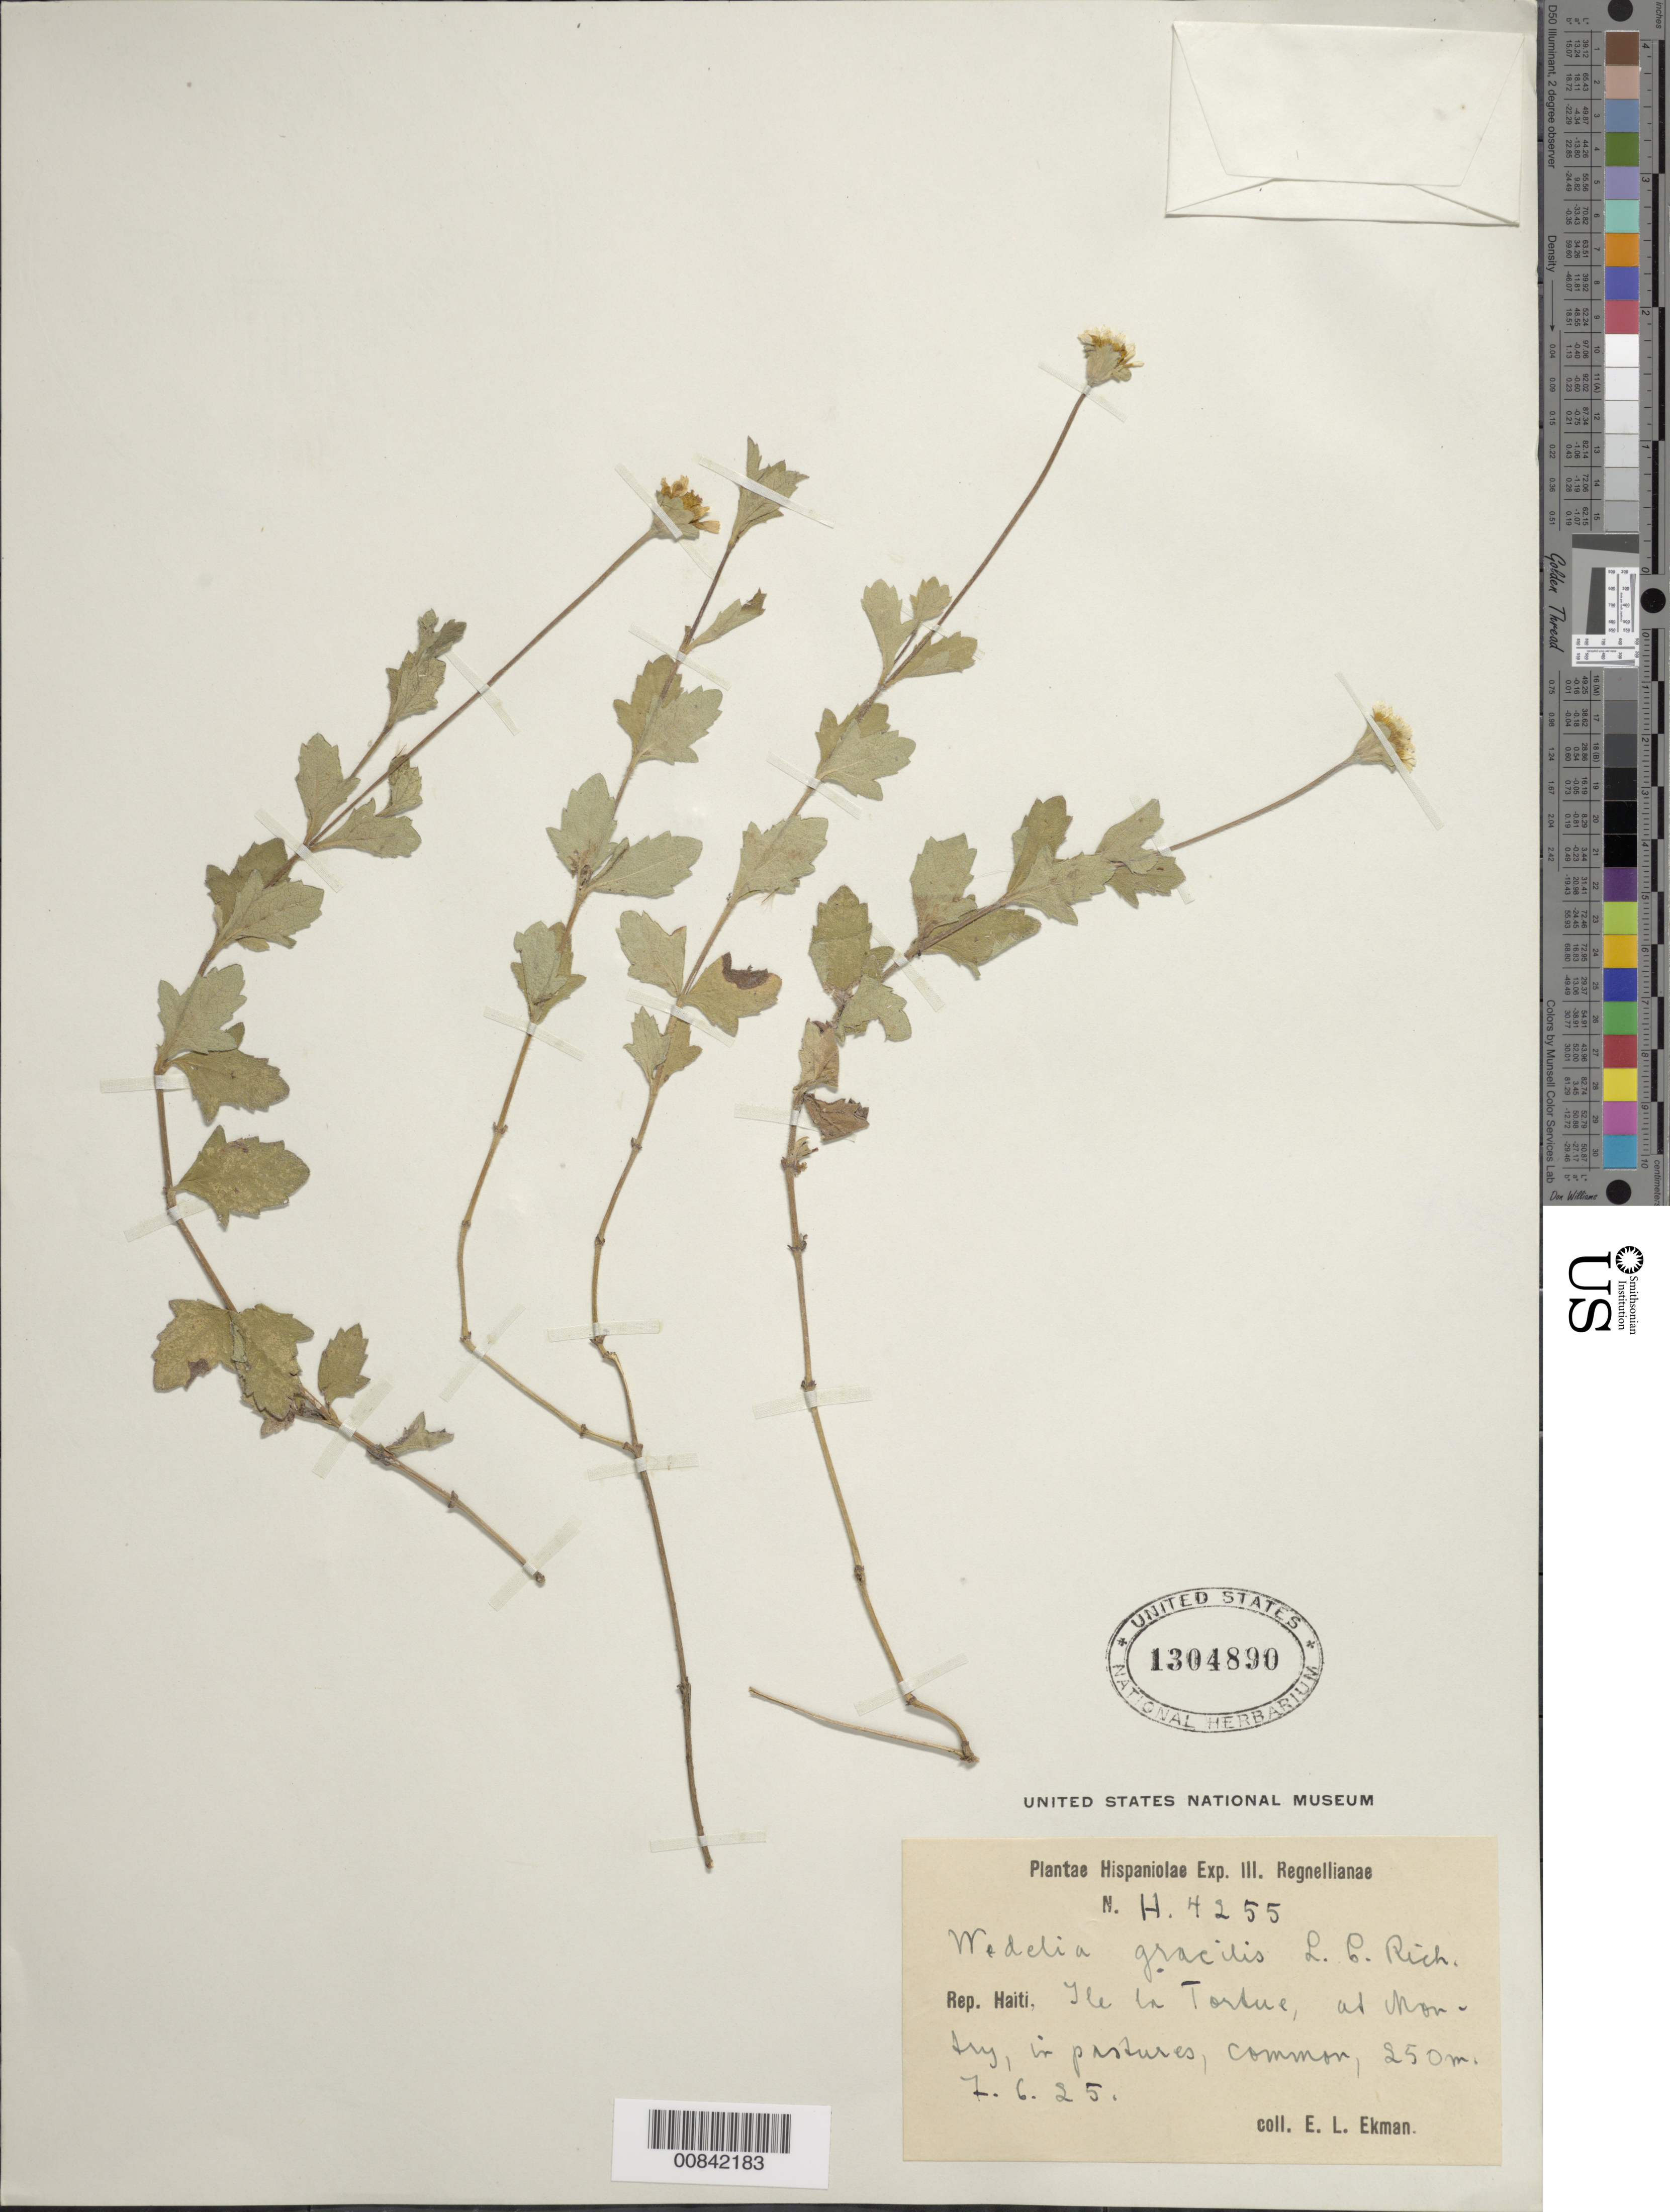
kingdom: Plantae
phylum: Tracheophyta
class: Magnoliopsida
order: Asterales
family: Asteraceae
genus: Sphagneticola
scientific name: Sphagneticola gracilis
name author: (Rich.) Pruski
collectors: E. L. Ekman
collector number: H 4255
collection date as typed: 07 Jun 1925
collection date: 1925-06-07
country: Haiti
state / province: Nord-Ouest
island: Île de la Tortue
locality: At Montry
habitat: Pastures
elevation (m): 250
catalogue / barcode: US 1304890